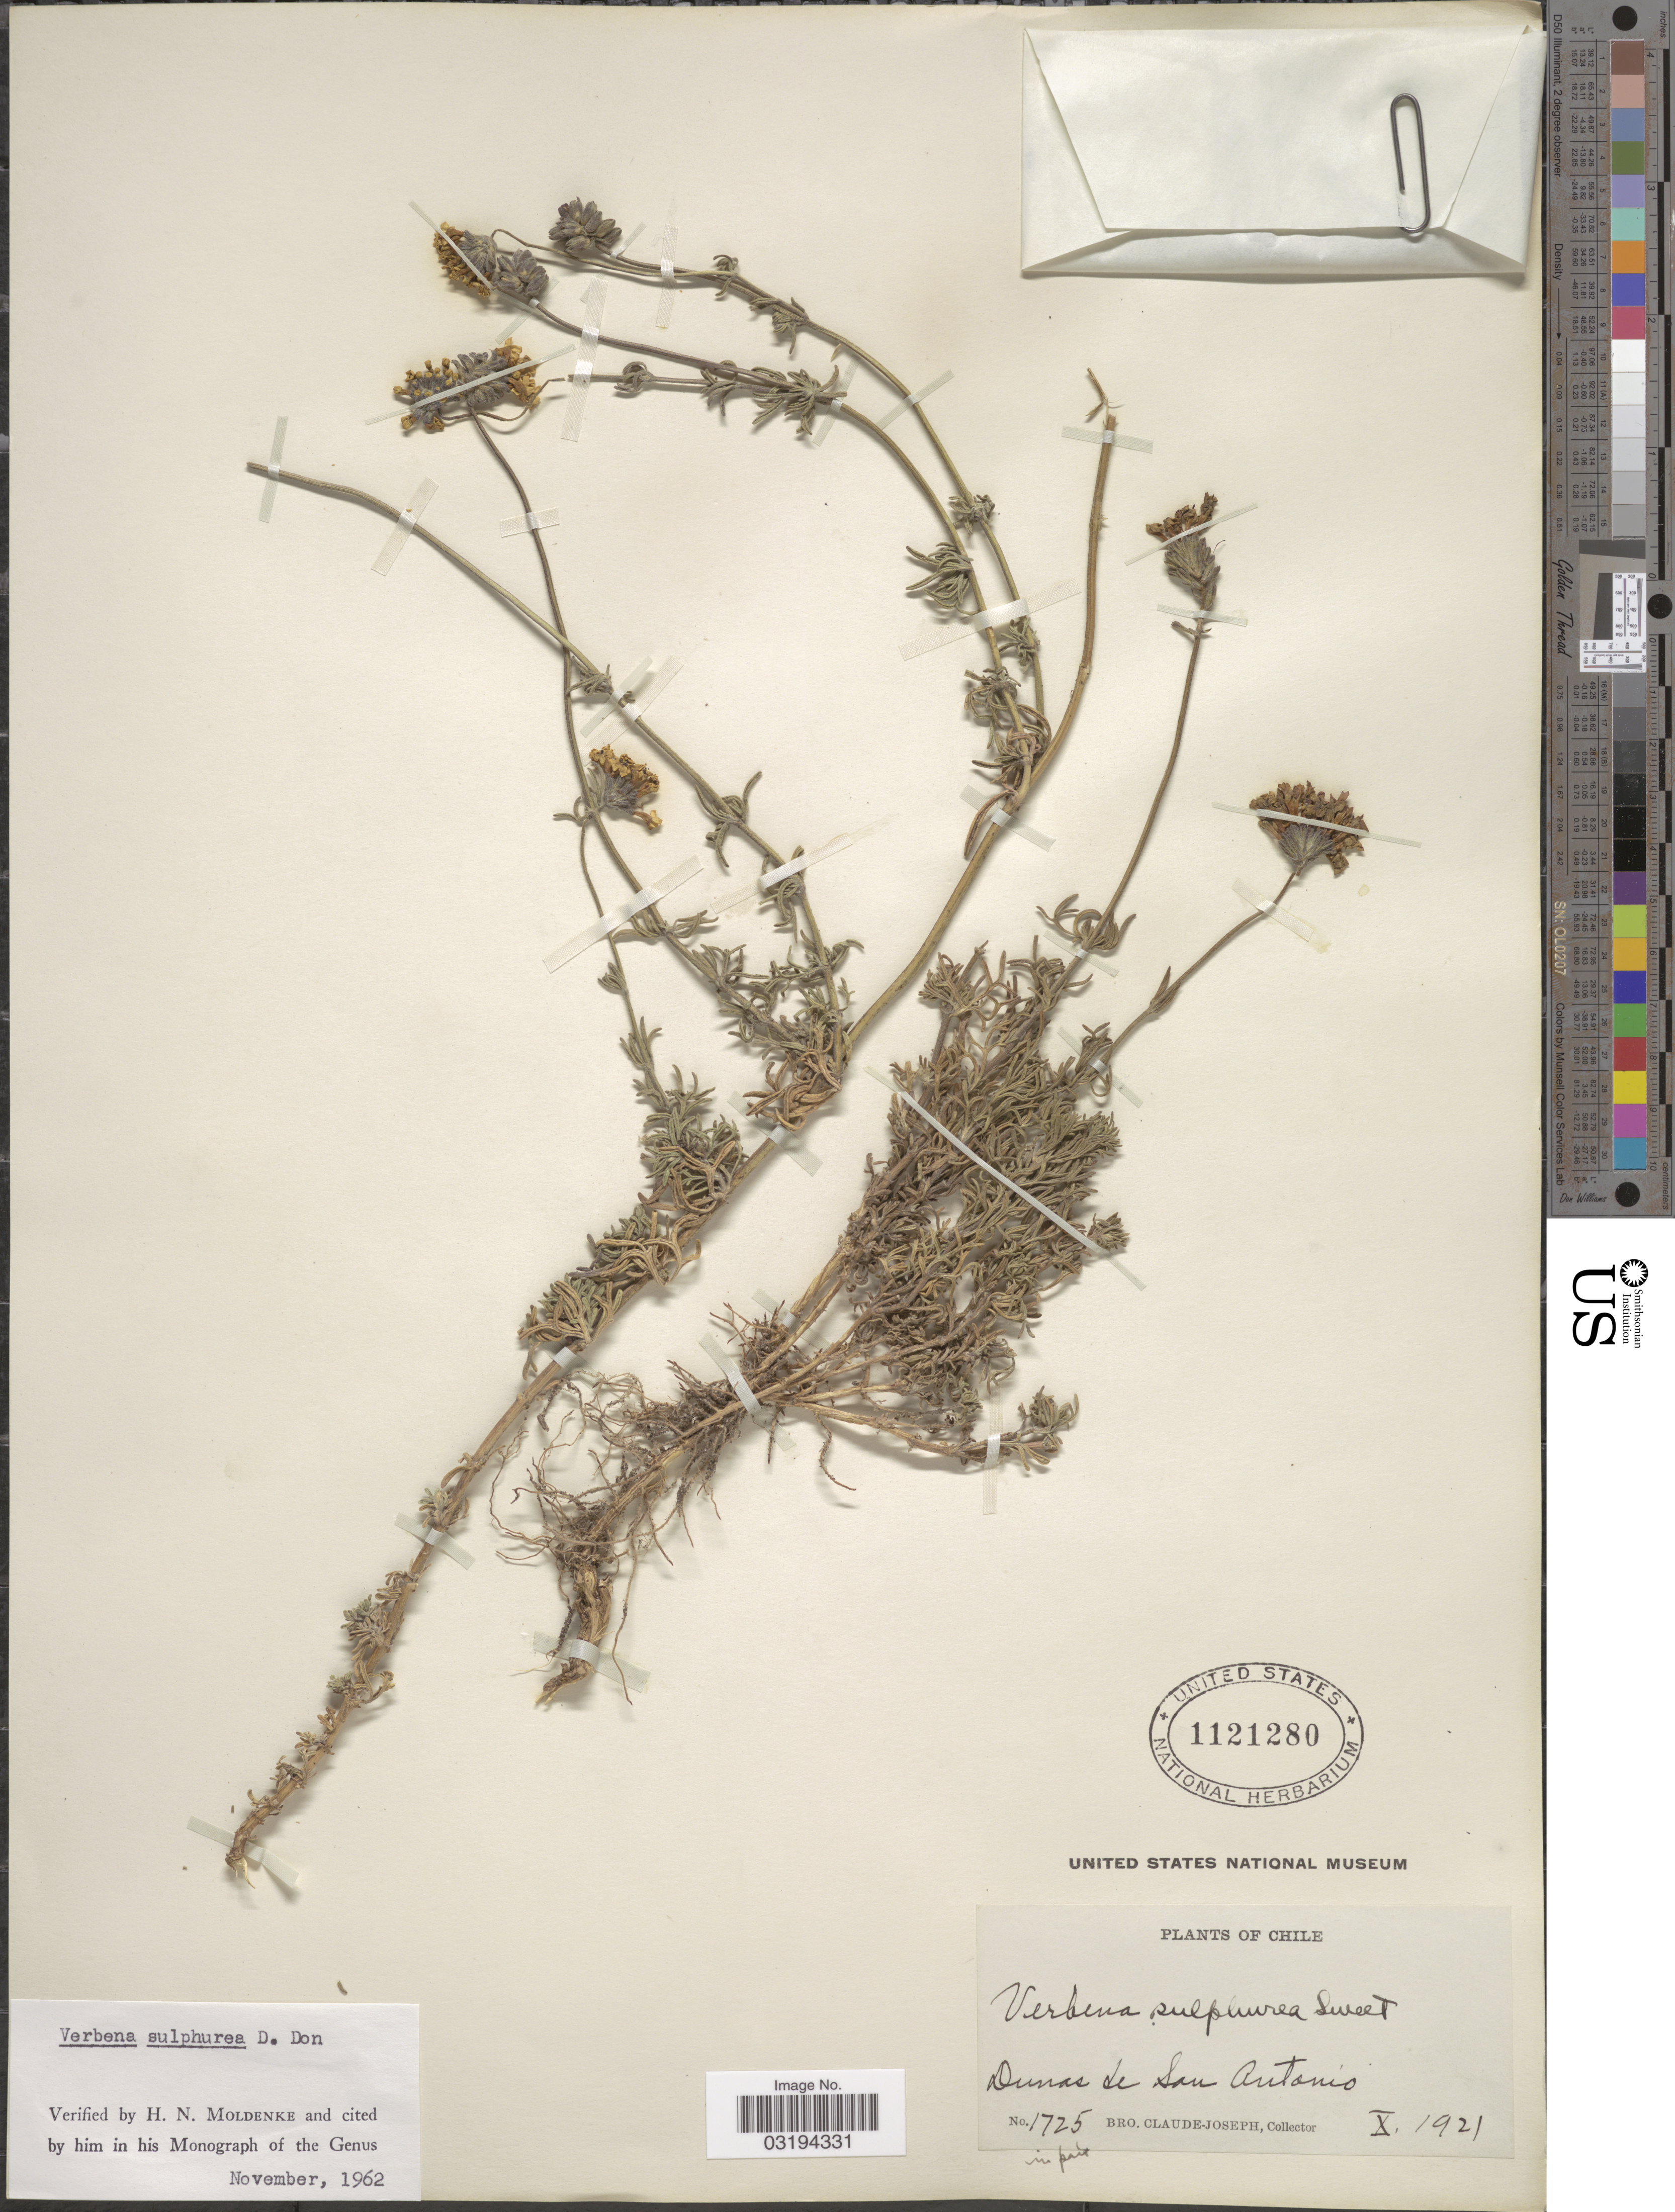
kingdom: Plantae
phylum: Tracheophyta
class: Magnoliopsida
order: Lamiales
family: Verbenaceae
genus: Verbena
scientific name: Verbena sulphurea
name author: D. Don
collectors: Bro. Claude-Joseph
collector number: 1725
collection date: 1921-10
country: Chile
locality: Dunas de San Antonio.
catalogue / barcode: US 1121280